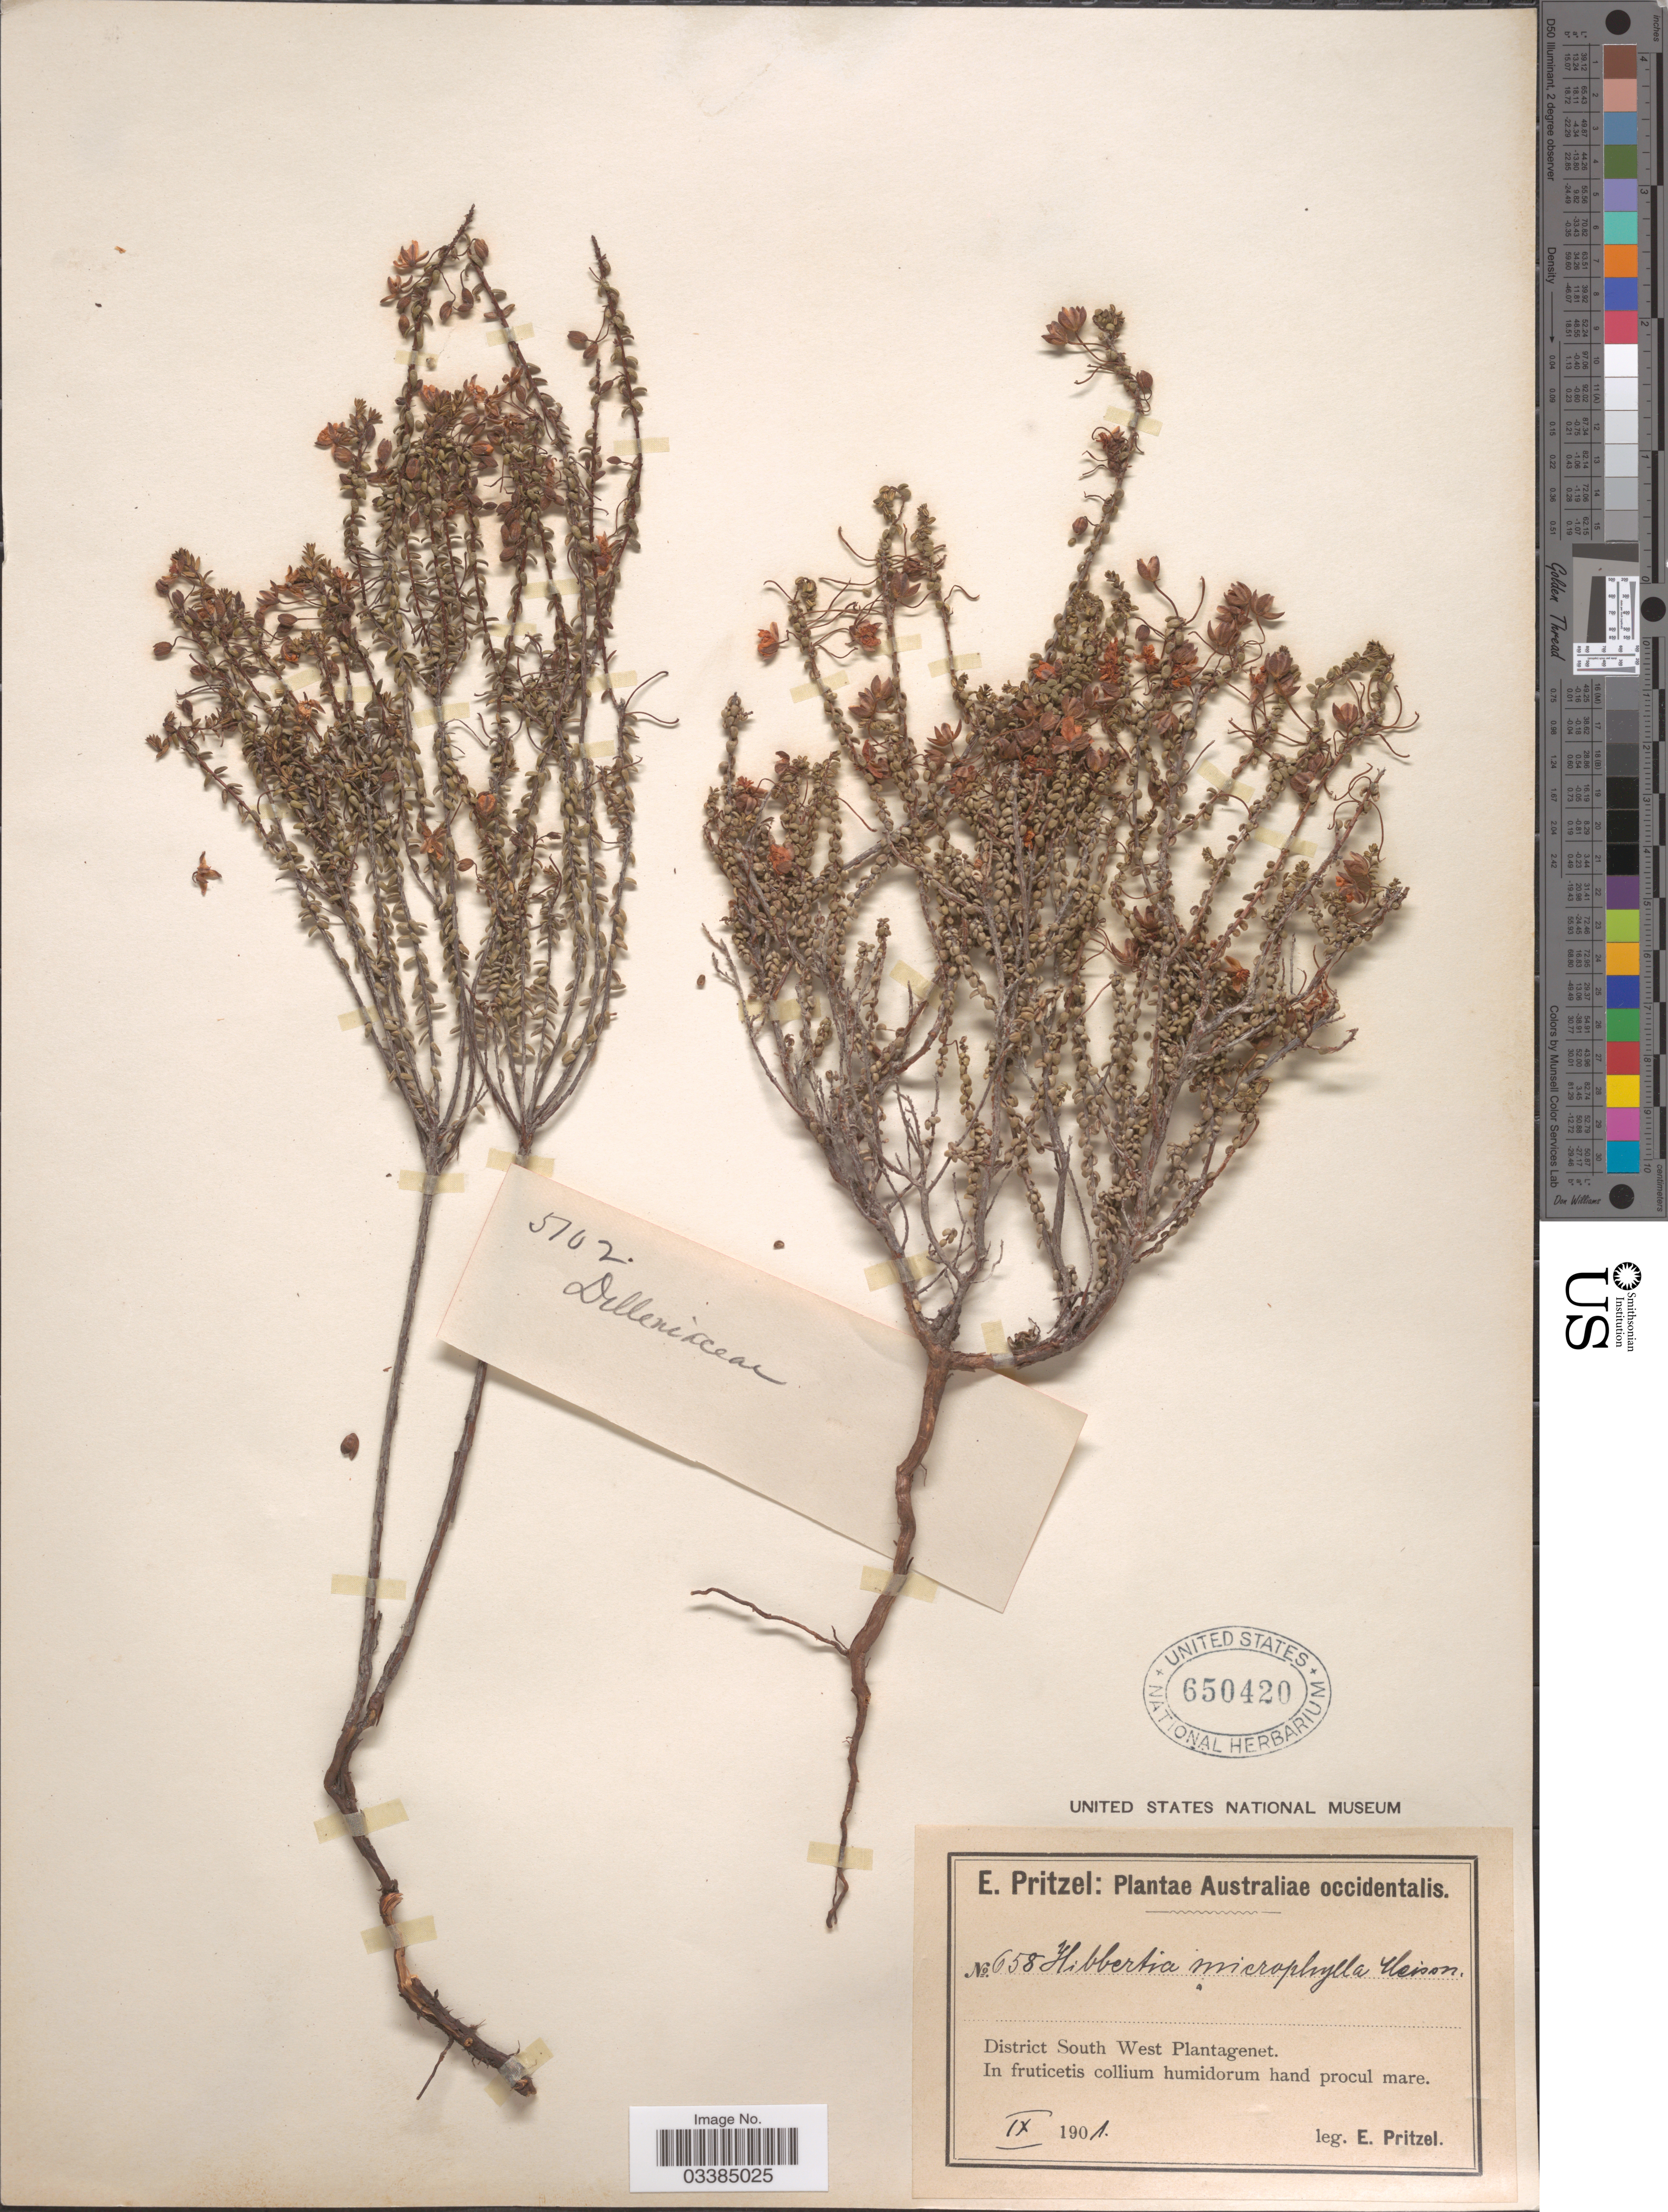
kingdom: Plantae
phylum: Tracheophyta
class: Magnoliopsida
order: Dilleniales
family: Dilleniaceae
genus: Hibbertia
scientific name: Hibbertia microphylla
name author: Steud.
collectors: E. G. Pritzel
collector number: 658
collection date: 1901-09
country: Australia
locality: Australiae occidentalis. District South West Plantagenet.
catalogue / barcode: US 650420